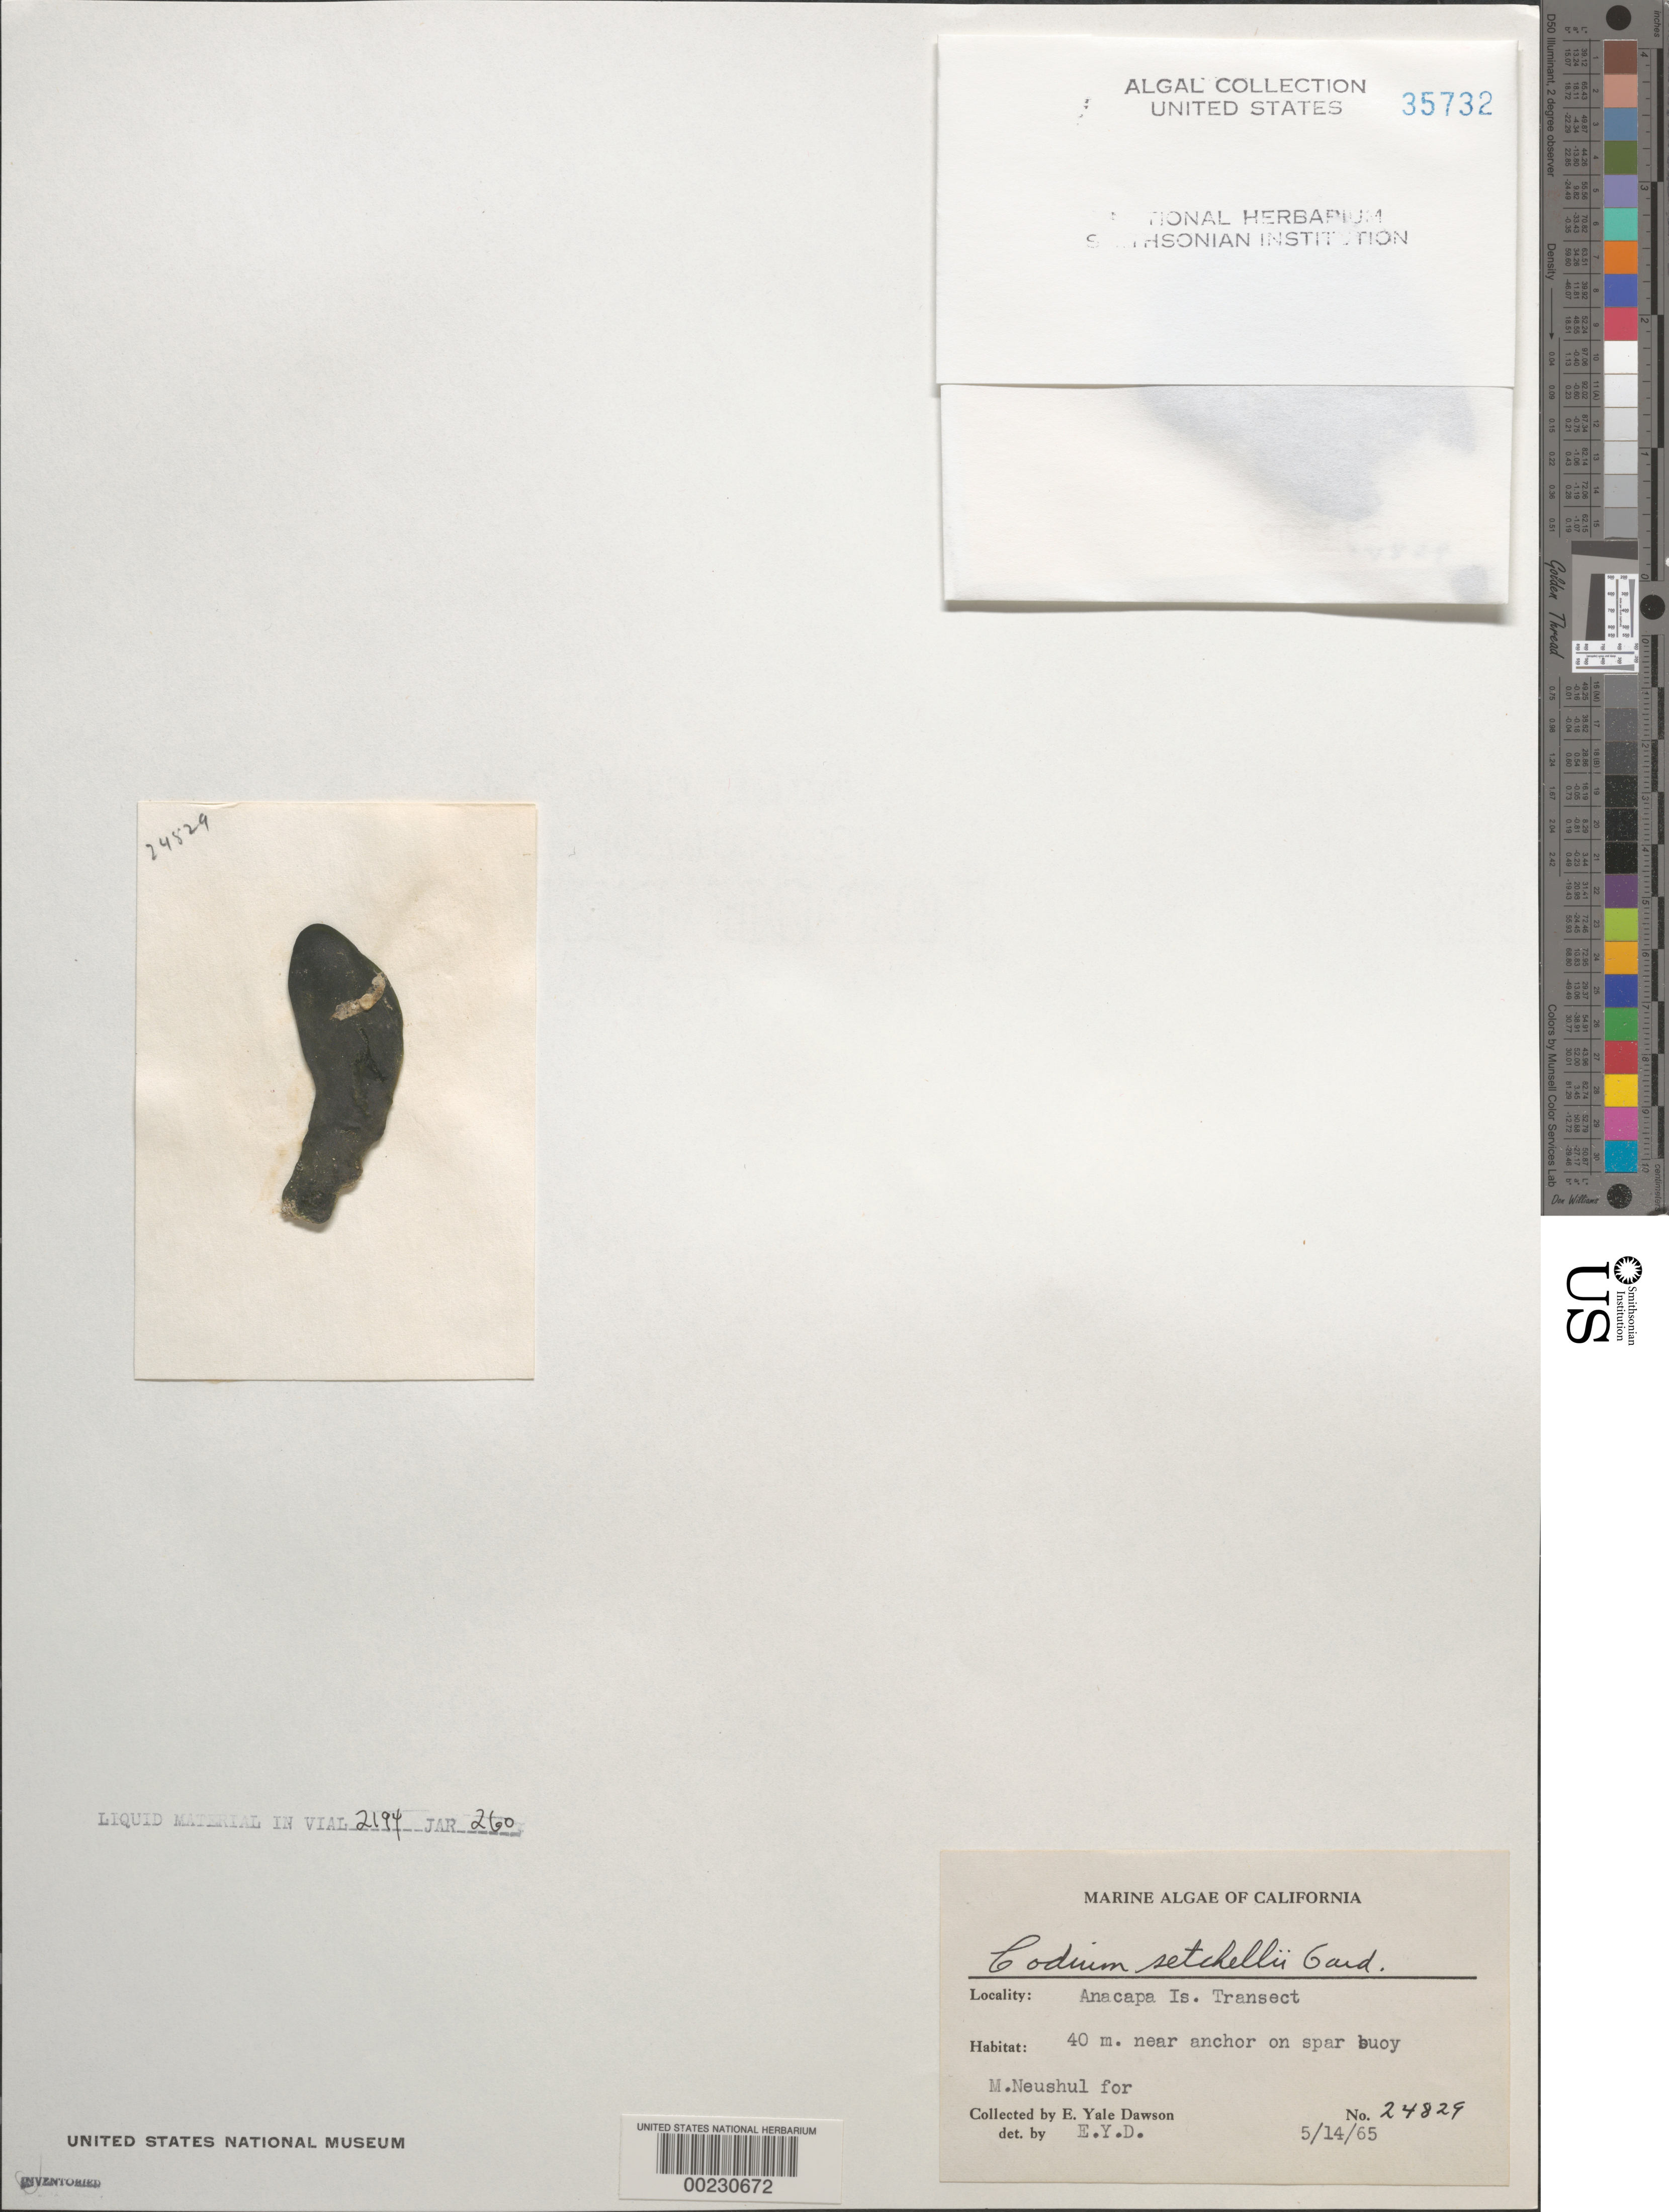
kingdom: Plantae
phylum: Chlorophyta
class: Ulvophyceae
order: Bryopsidales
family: Codiaceae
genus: Codium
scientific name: Codium setchellii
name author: N.L. Gardner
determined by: Dawson, E. Y.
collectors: M. Neushul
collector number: EYD 24829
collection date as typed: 14 May 1965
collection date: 1965-05-14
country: United States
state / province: California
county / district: Ventura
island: Anacapa Island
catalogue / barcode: US 35732